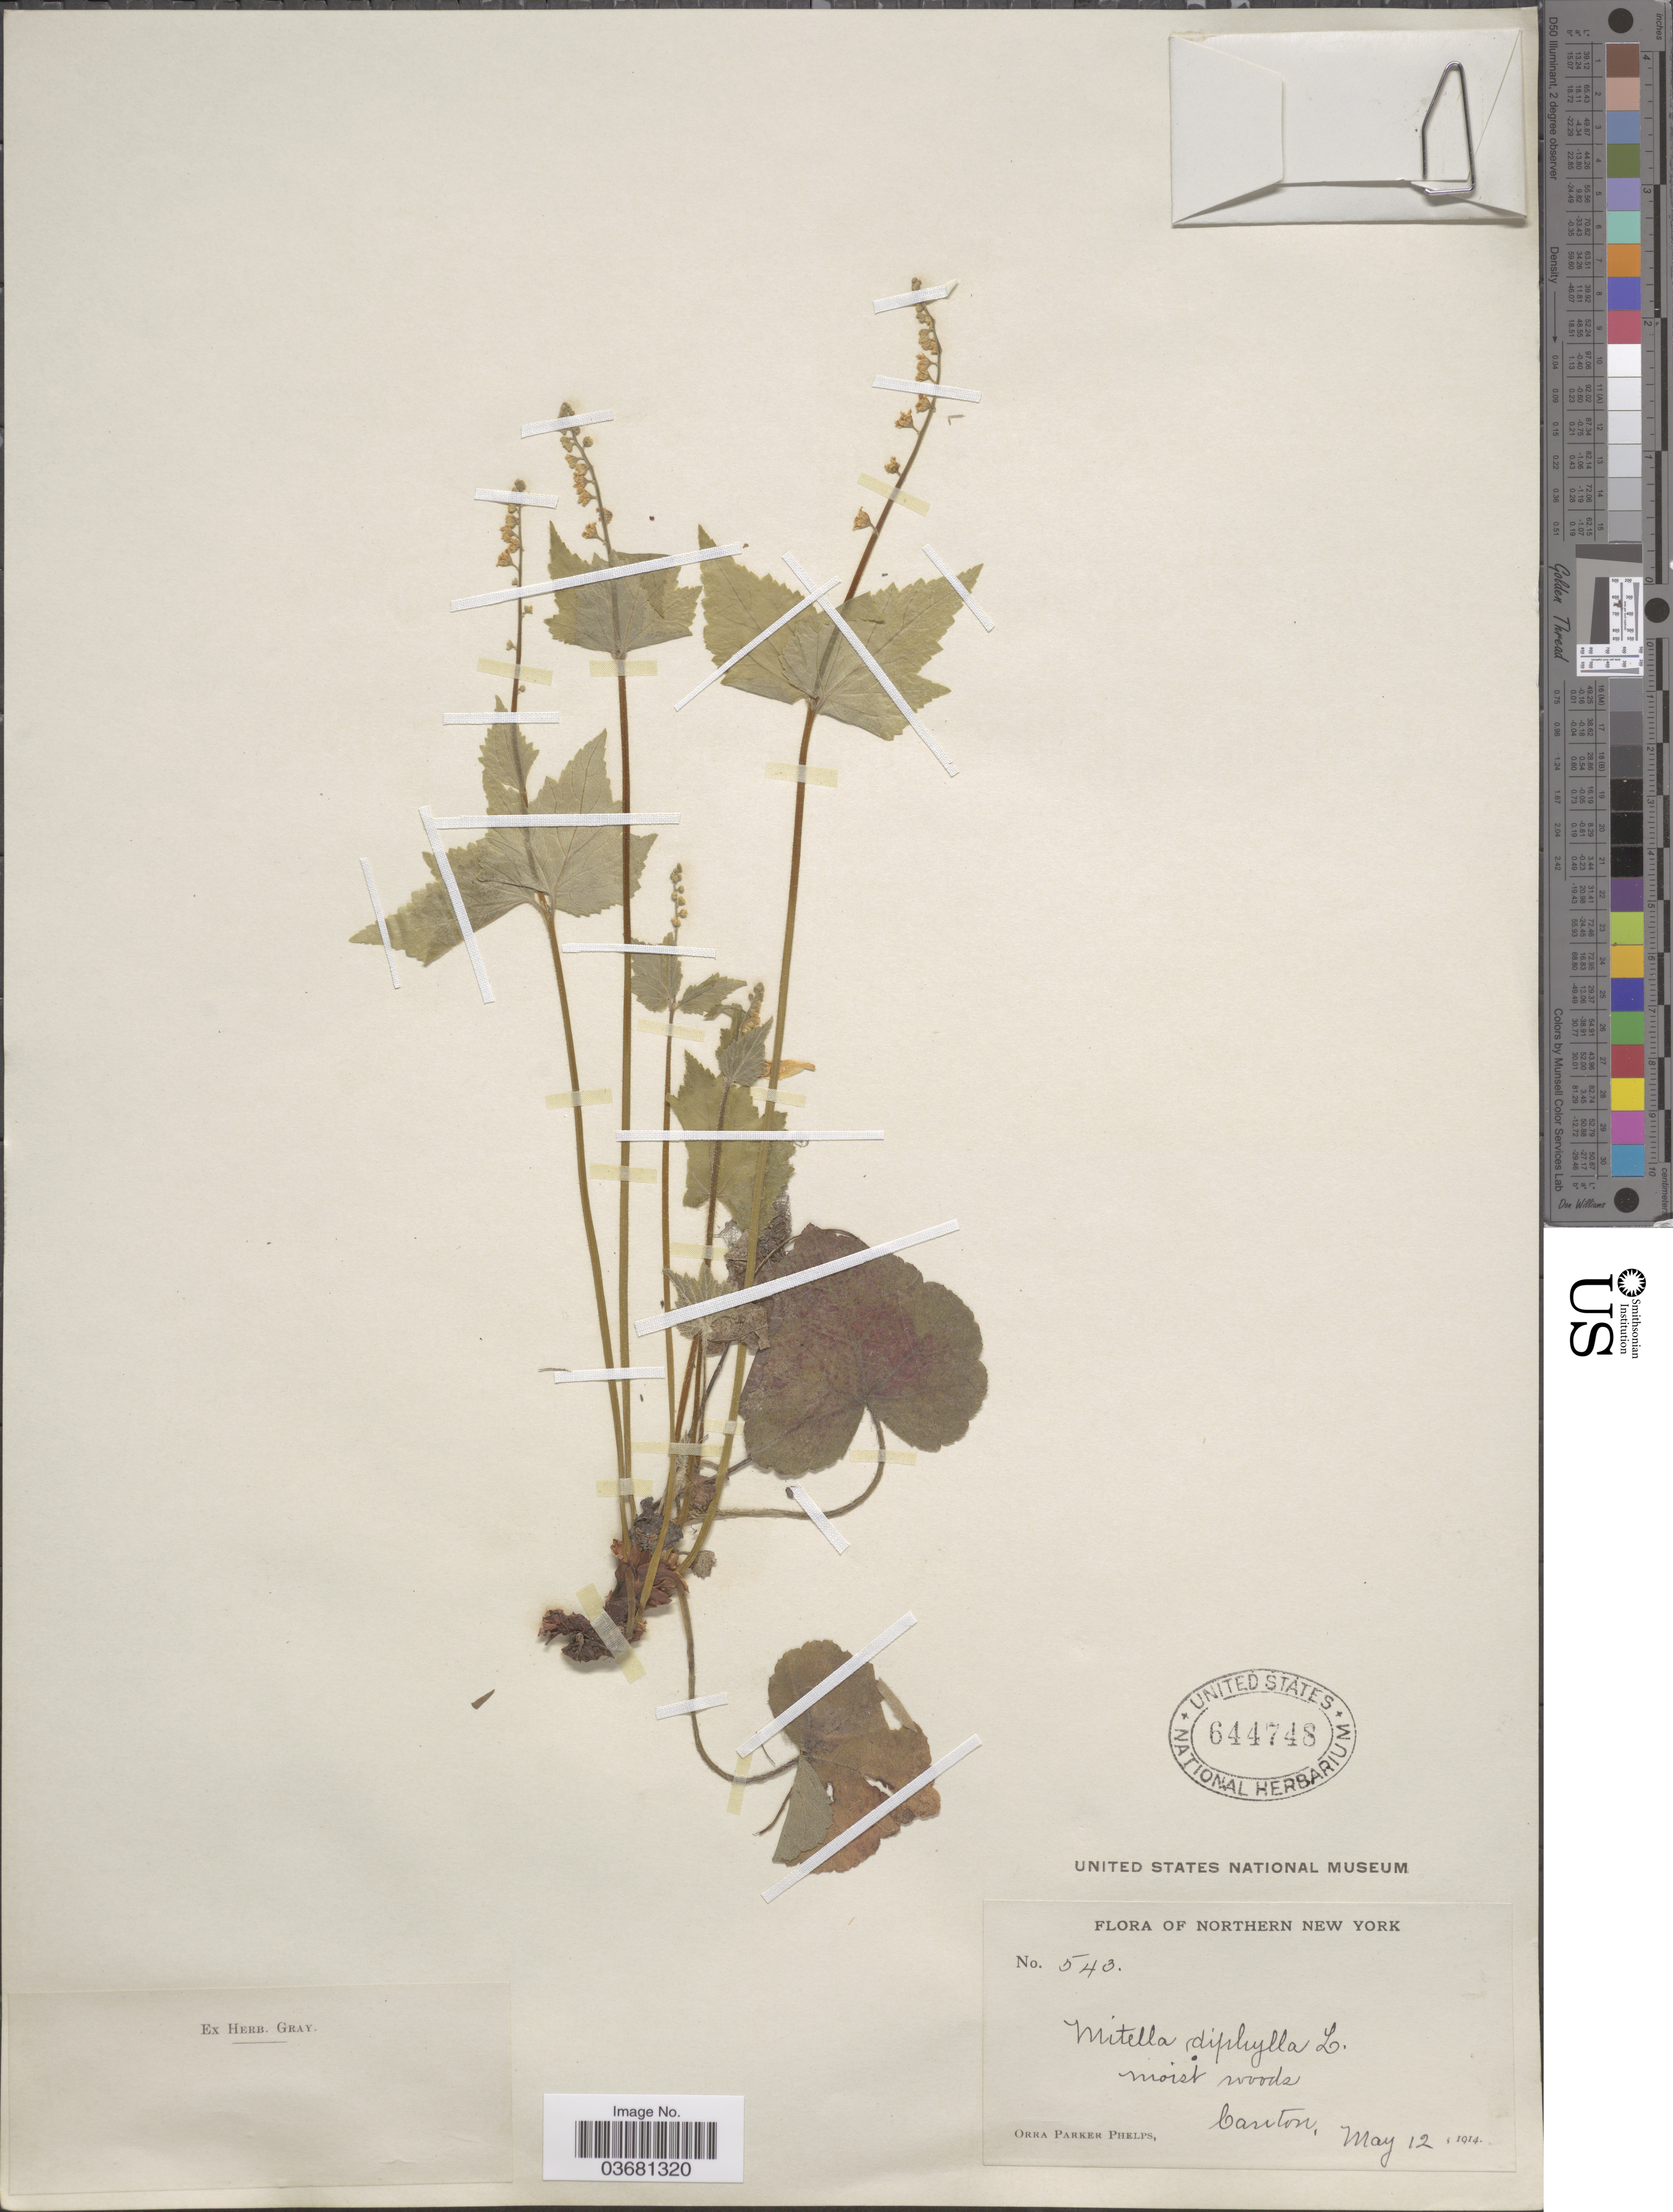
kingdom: Plantae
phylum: Tracheophyta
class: Magnoliopsida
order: Saxifragales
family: Saxifragaceae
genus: Mitella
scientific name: Mitella diphylla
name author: L.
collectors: O. P. Phelps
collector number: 543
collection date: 1914-05-12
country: United States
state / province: New York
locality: Northern New York. Canton.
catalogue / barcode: US 644748